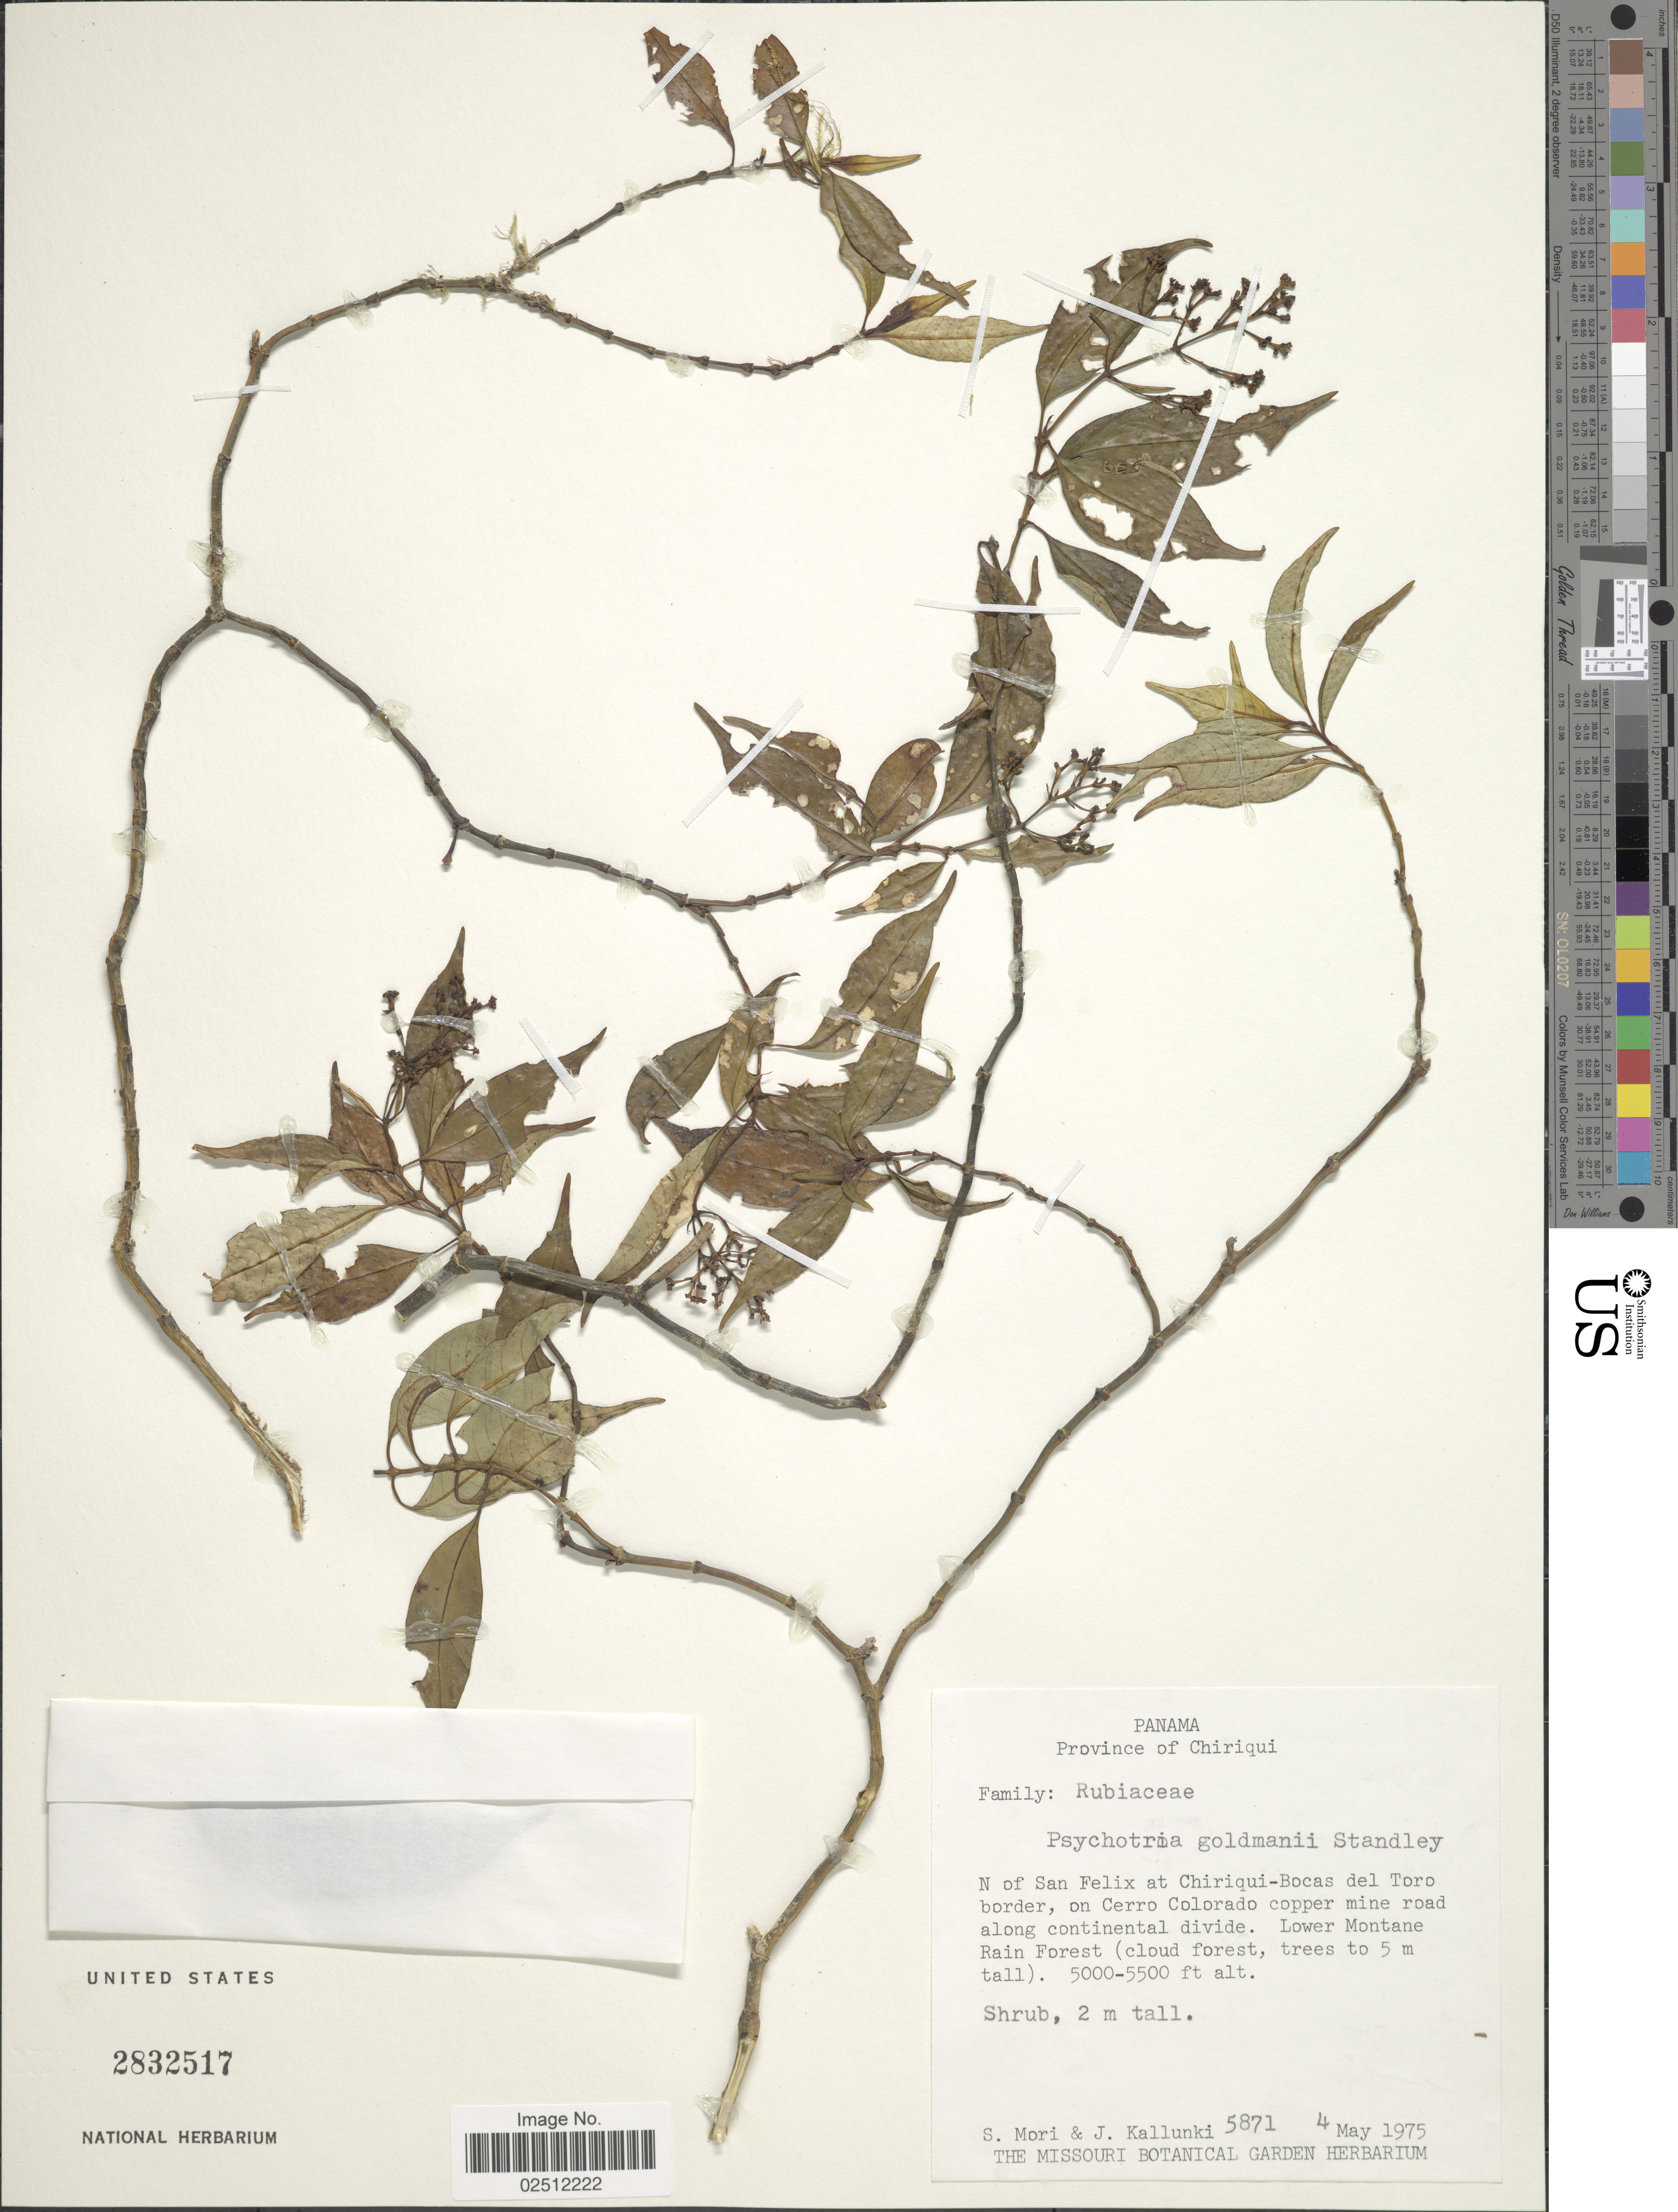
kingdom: Plantae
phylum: Tracheophyta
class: Magnoliopsida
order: Gentianales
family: Rubiaceae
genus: Psychotria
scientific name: Psychotria goldmanii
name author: Standl.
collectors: S. Mori & J. Kallunki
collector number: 5871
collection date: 1975-05-04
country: Panama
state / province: Chiriqui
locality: N of San Felix at Chiriqui-Bocas del Toro border, on Cerro Colorado copper mine road along continental divide. Lower Montane Rain forest (cloud forest)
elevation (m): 1524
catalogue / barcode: US 2832517